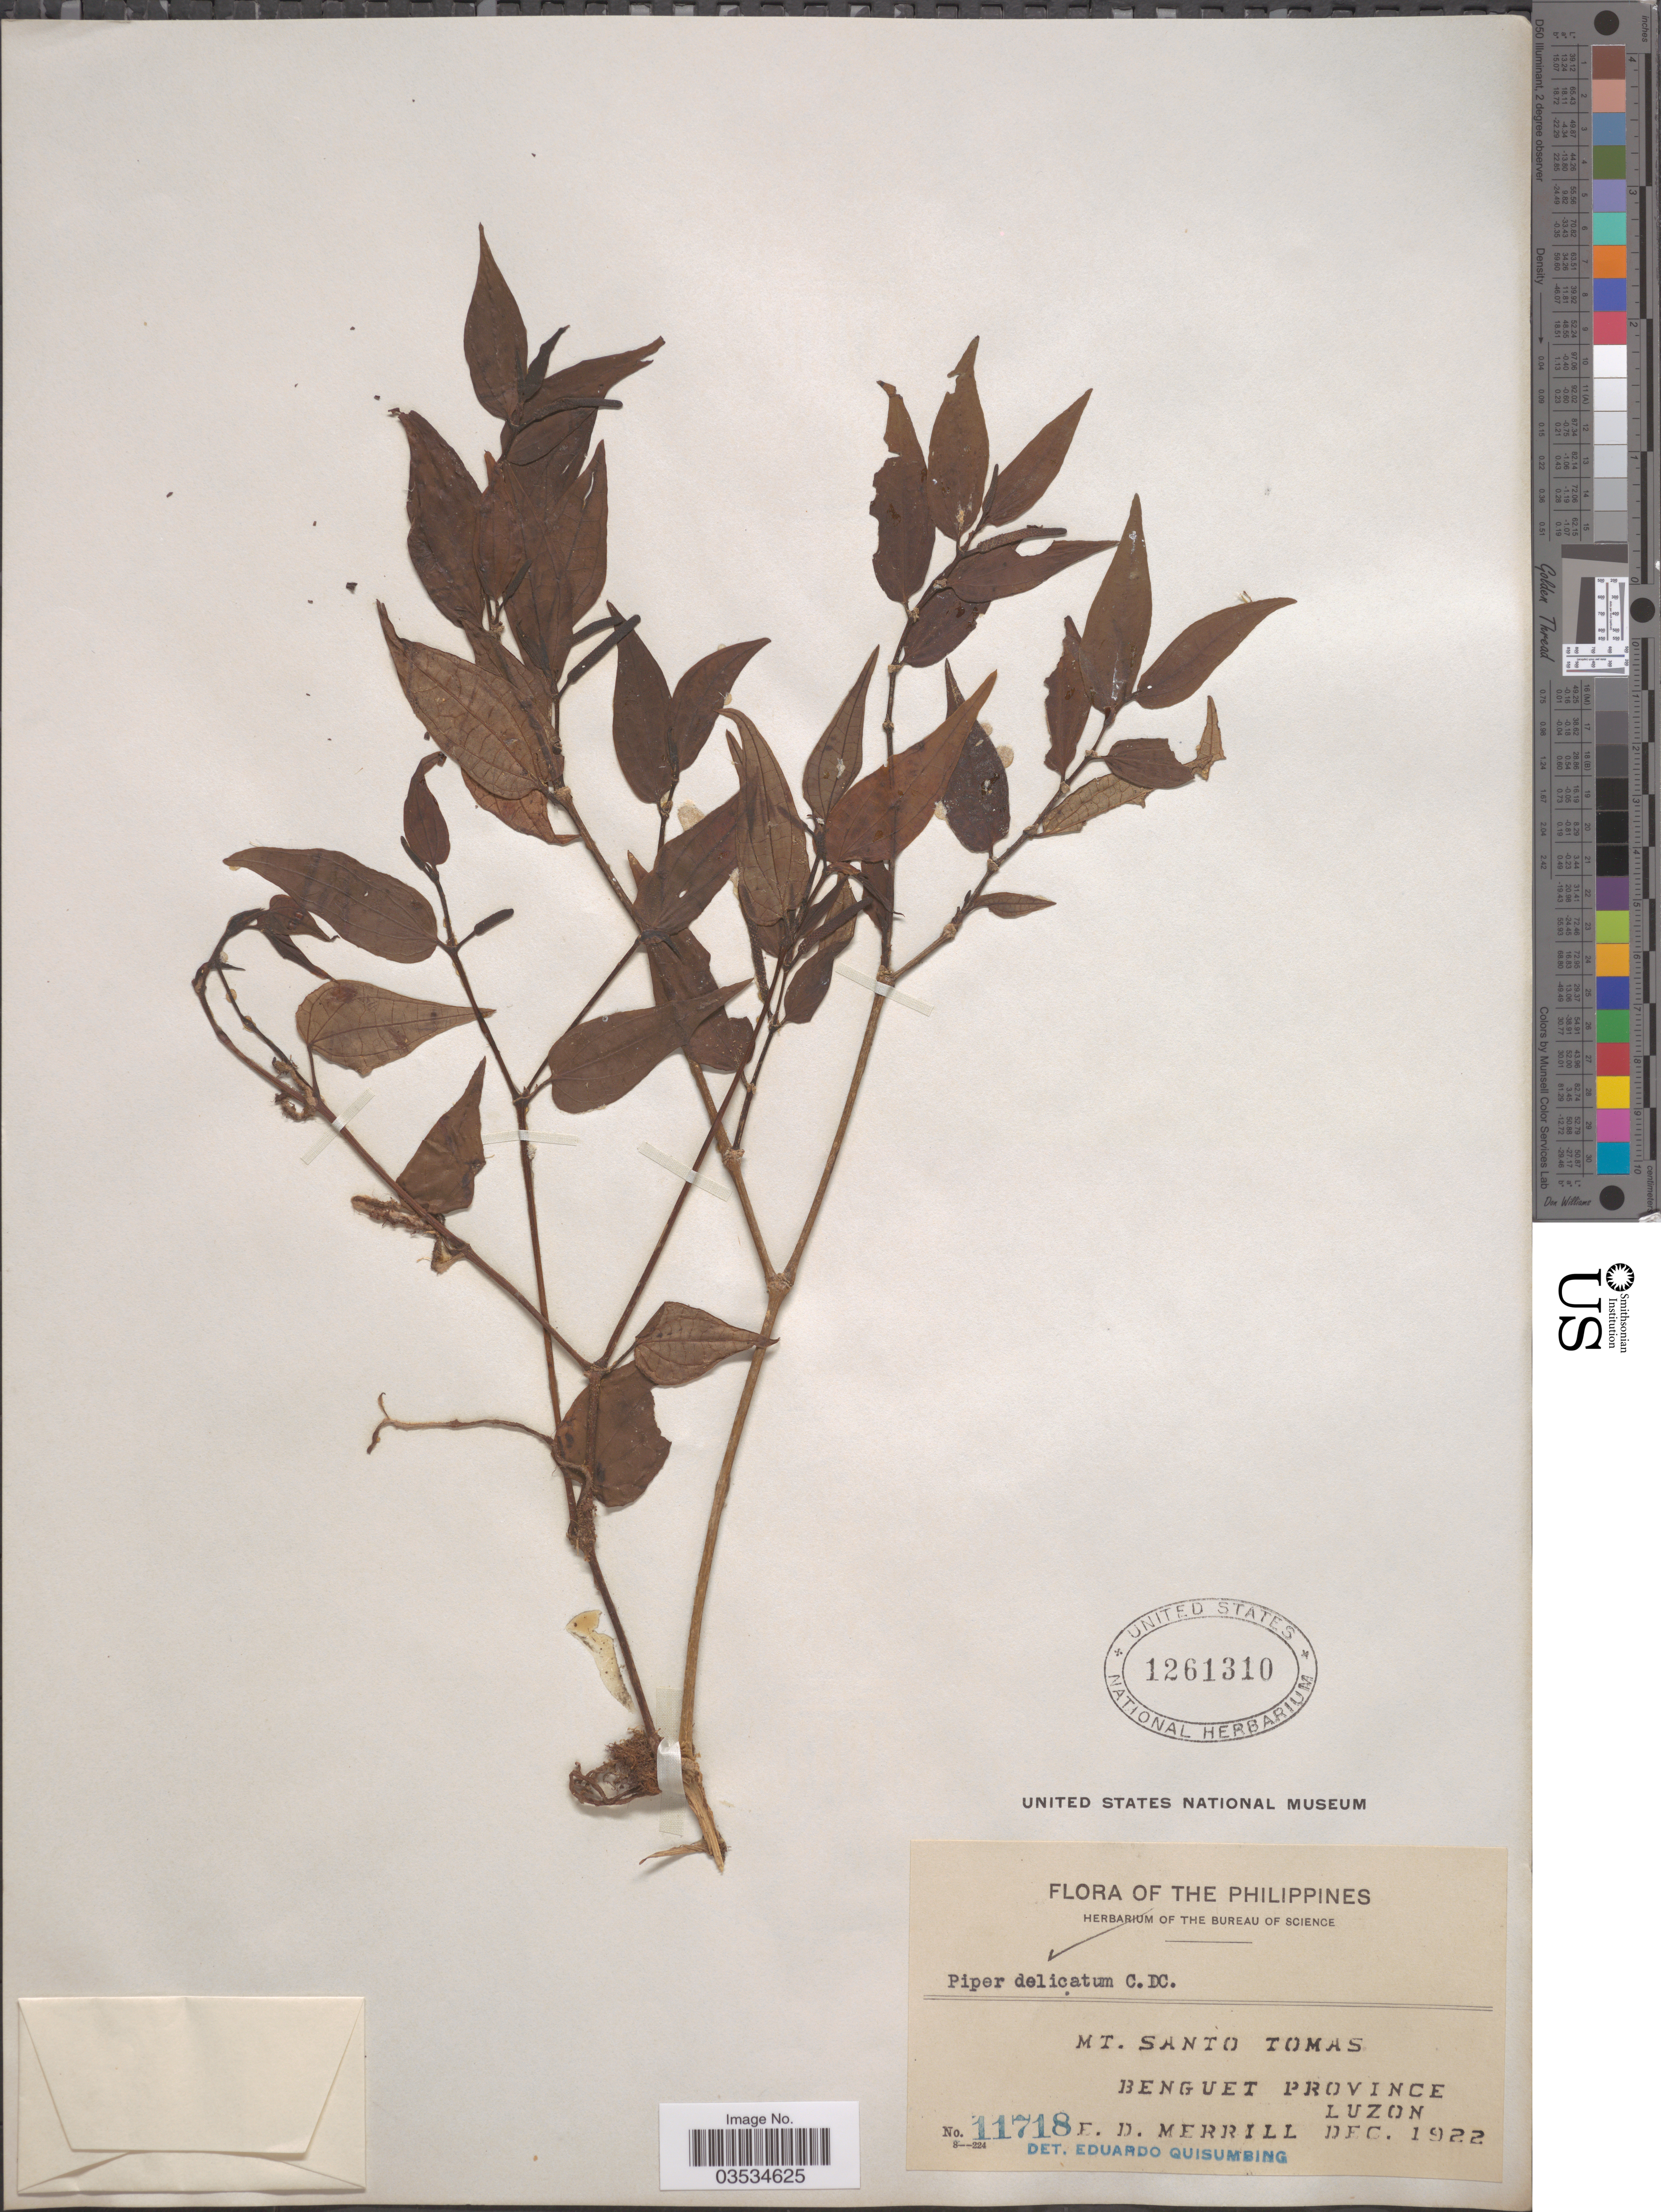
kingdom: Plantae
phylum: Tracheophyta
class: Magnoliopsida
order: Piperales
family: Piperaceae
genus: Piper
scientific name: Piper delicatum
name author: C. DC. in Elmer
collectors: E. D. Merrill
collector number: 11718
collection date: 1922-12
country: Philippines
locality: Mt. Santo Tomas. Benguet Province. Luzon.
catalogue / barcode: US 1261310